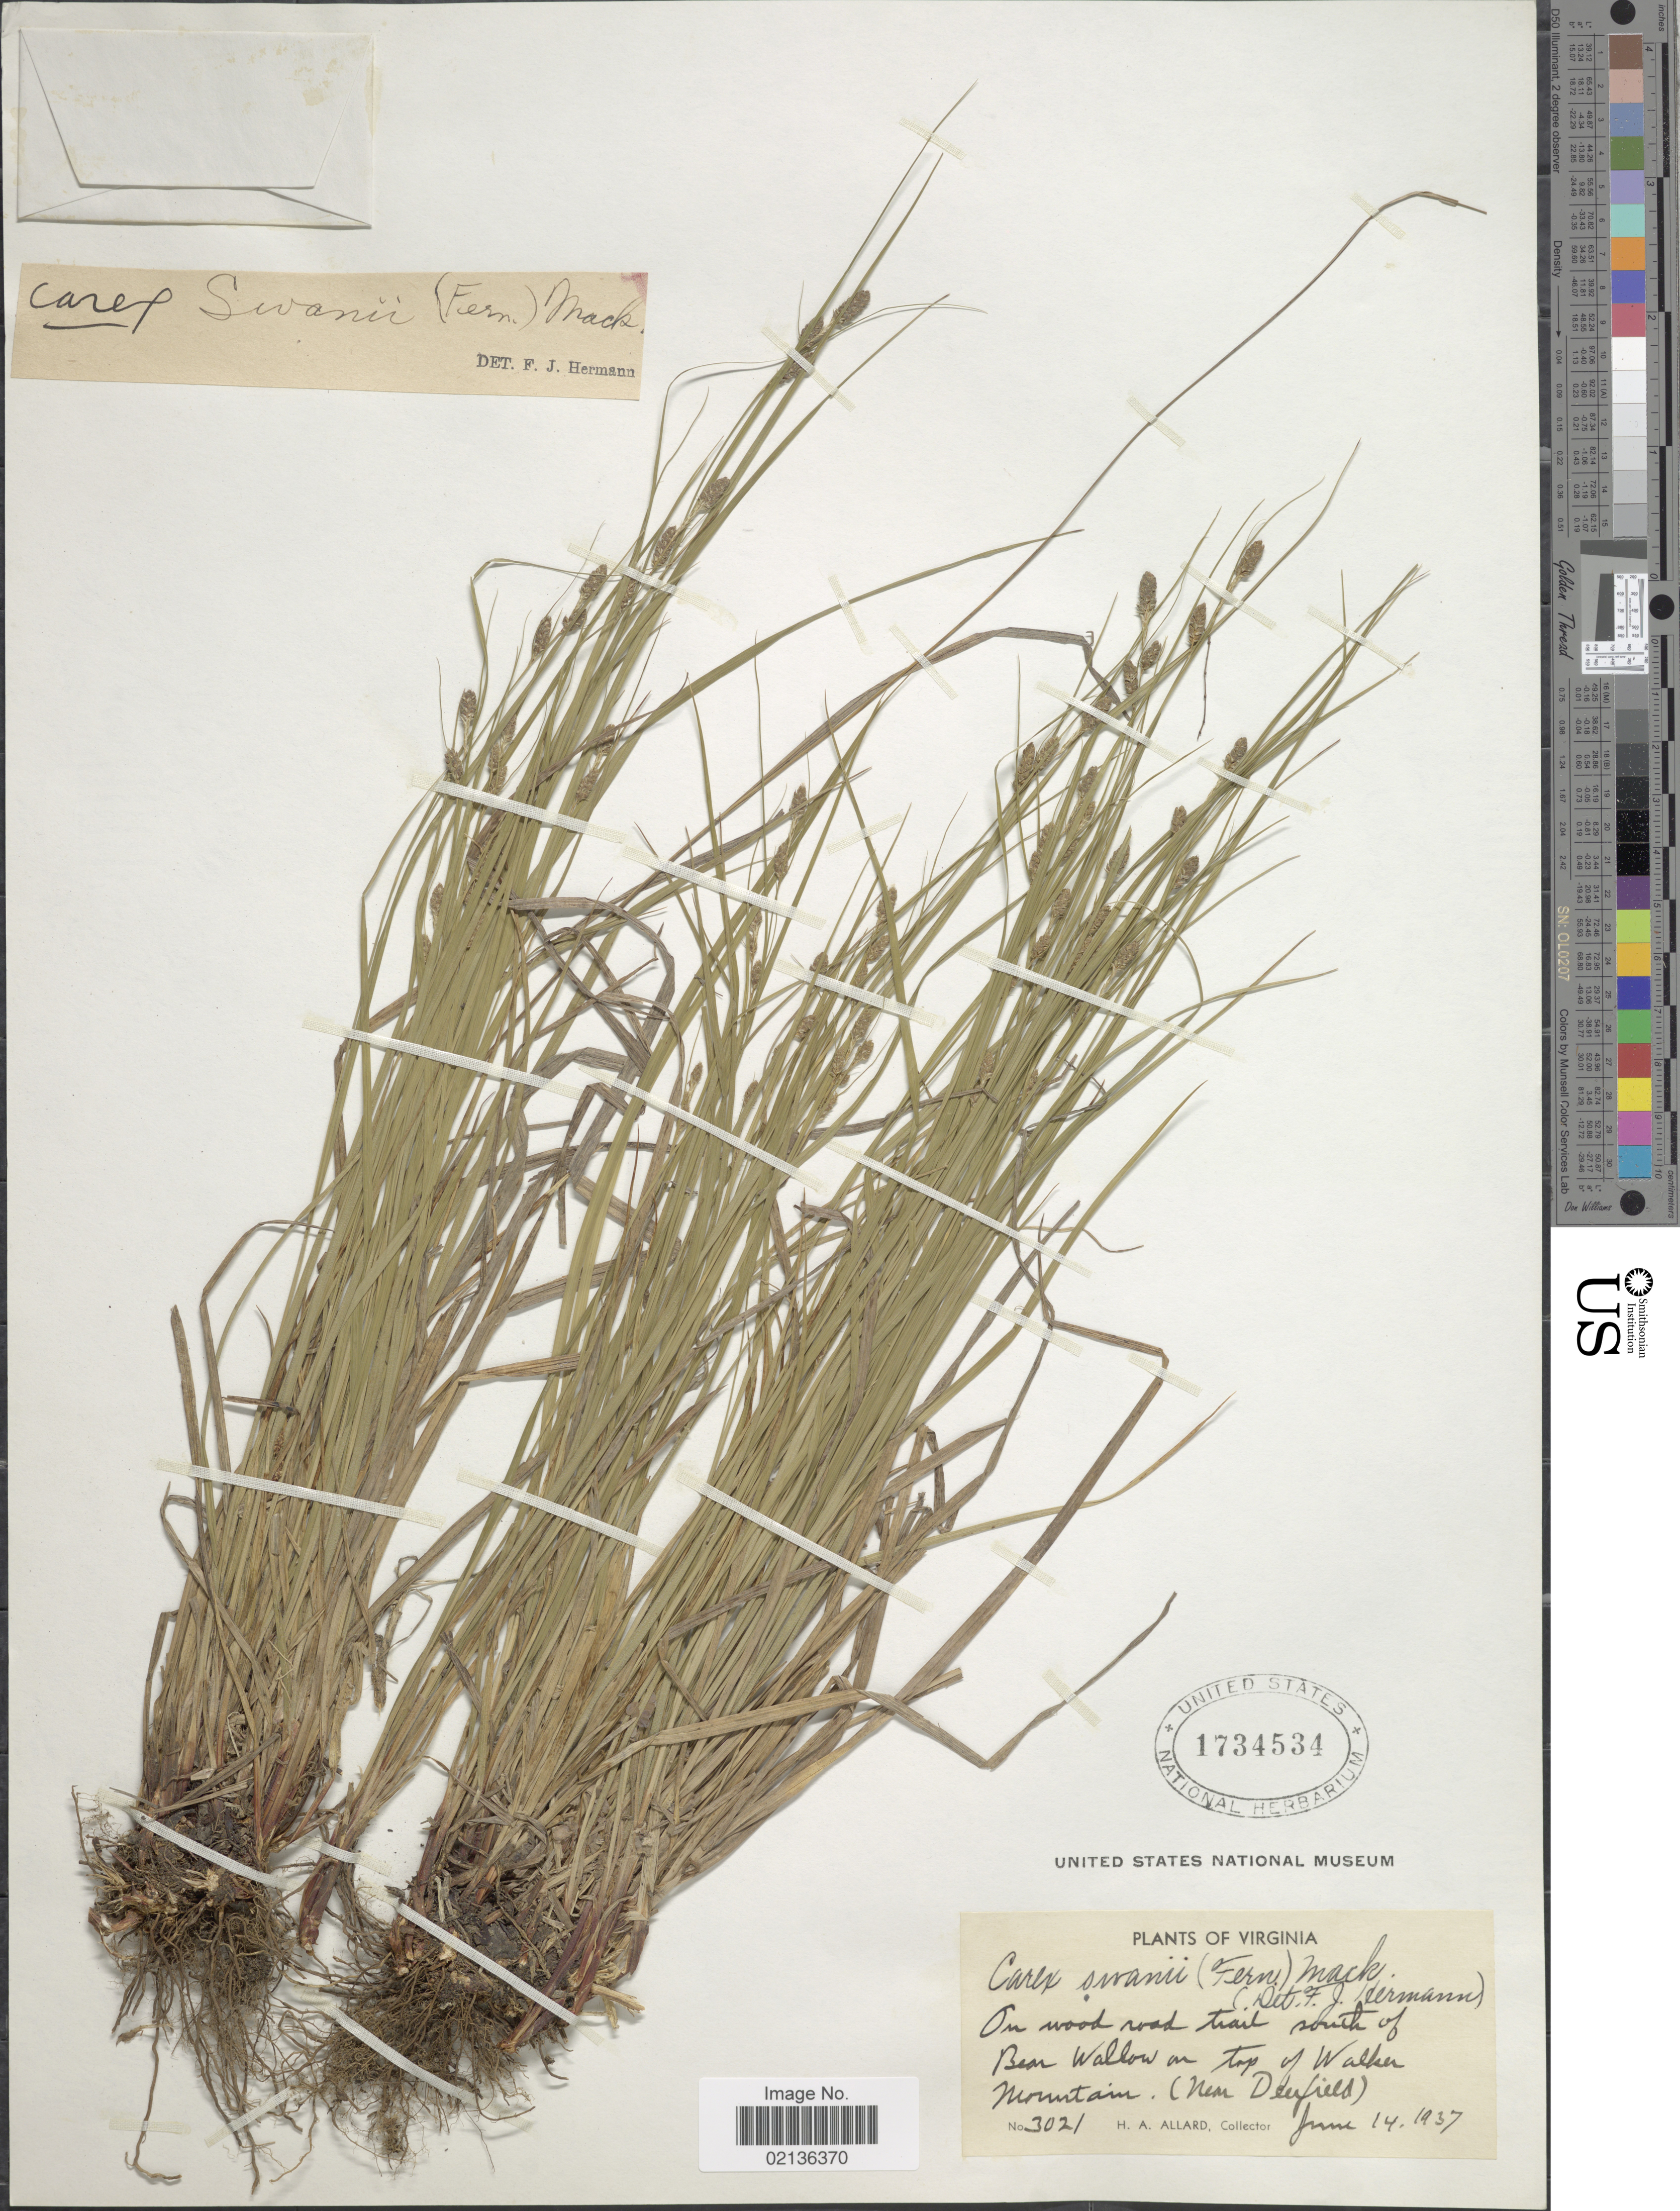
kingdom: Plantae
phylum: Tracheophyta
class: Liliopsida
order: Poales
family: Cyperaceae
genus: Carex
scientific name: Carex swanii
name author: (Fernald) Mack.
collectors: H. A. Allard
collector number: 3021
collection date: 1937-06-14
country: United States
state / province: Virginia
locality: On wood road trail south of Bear Valley on top of Walker Mountain (near Deerfield)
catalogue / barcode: US 1734534